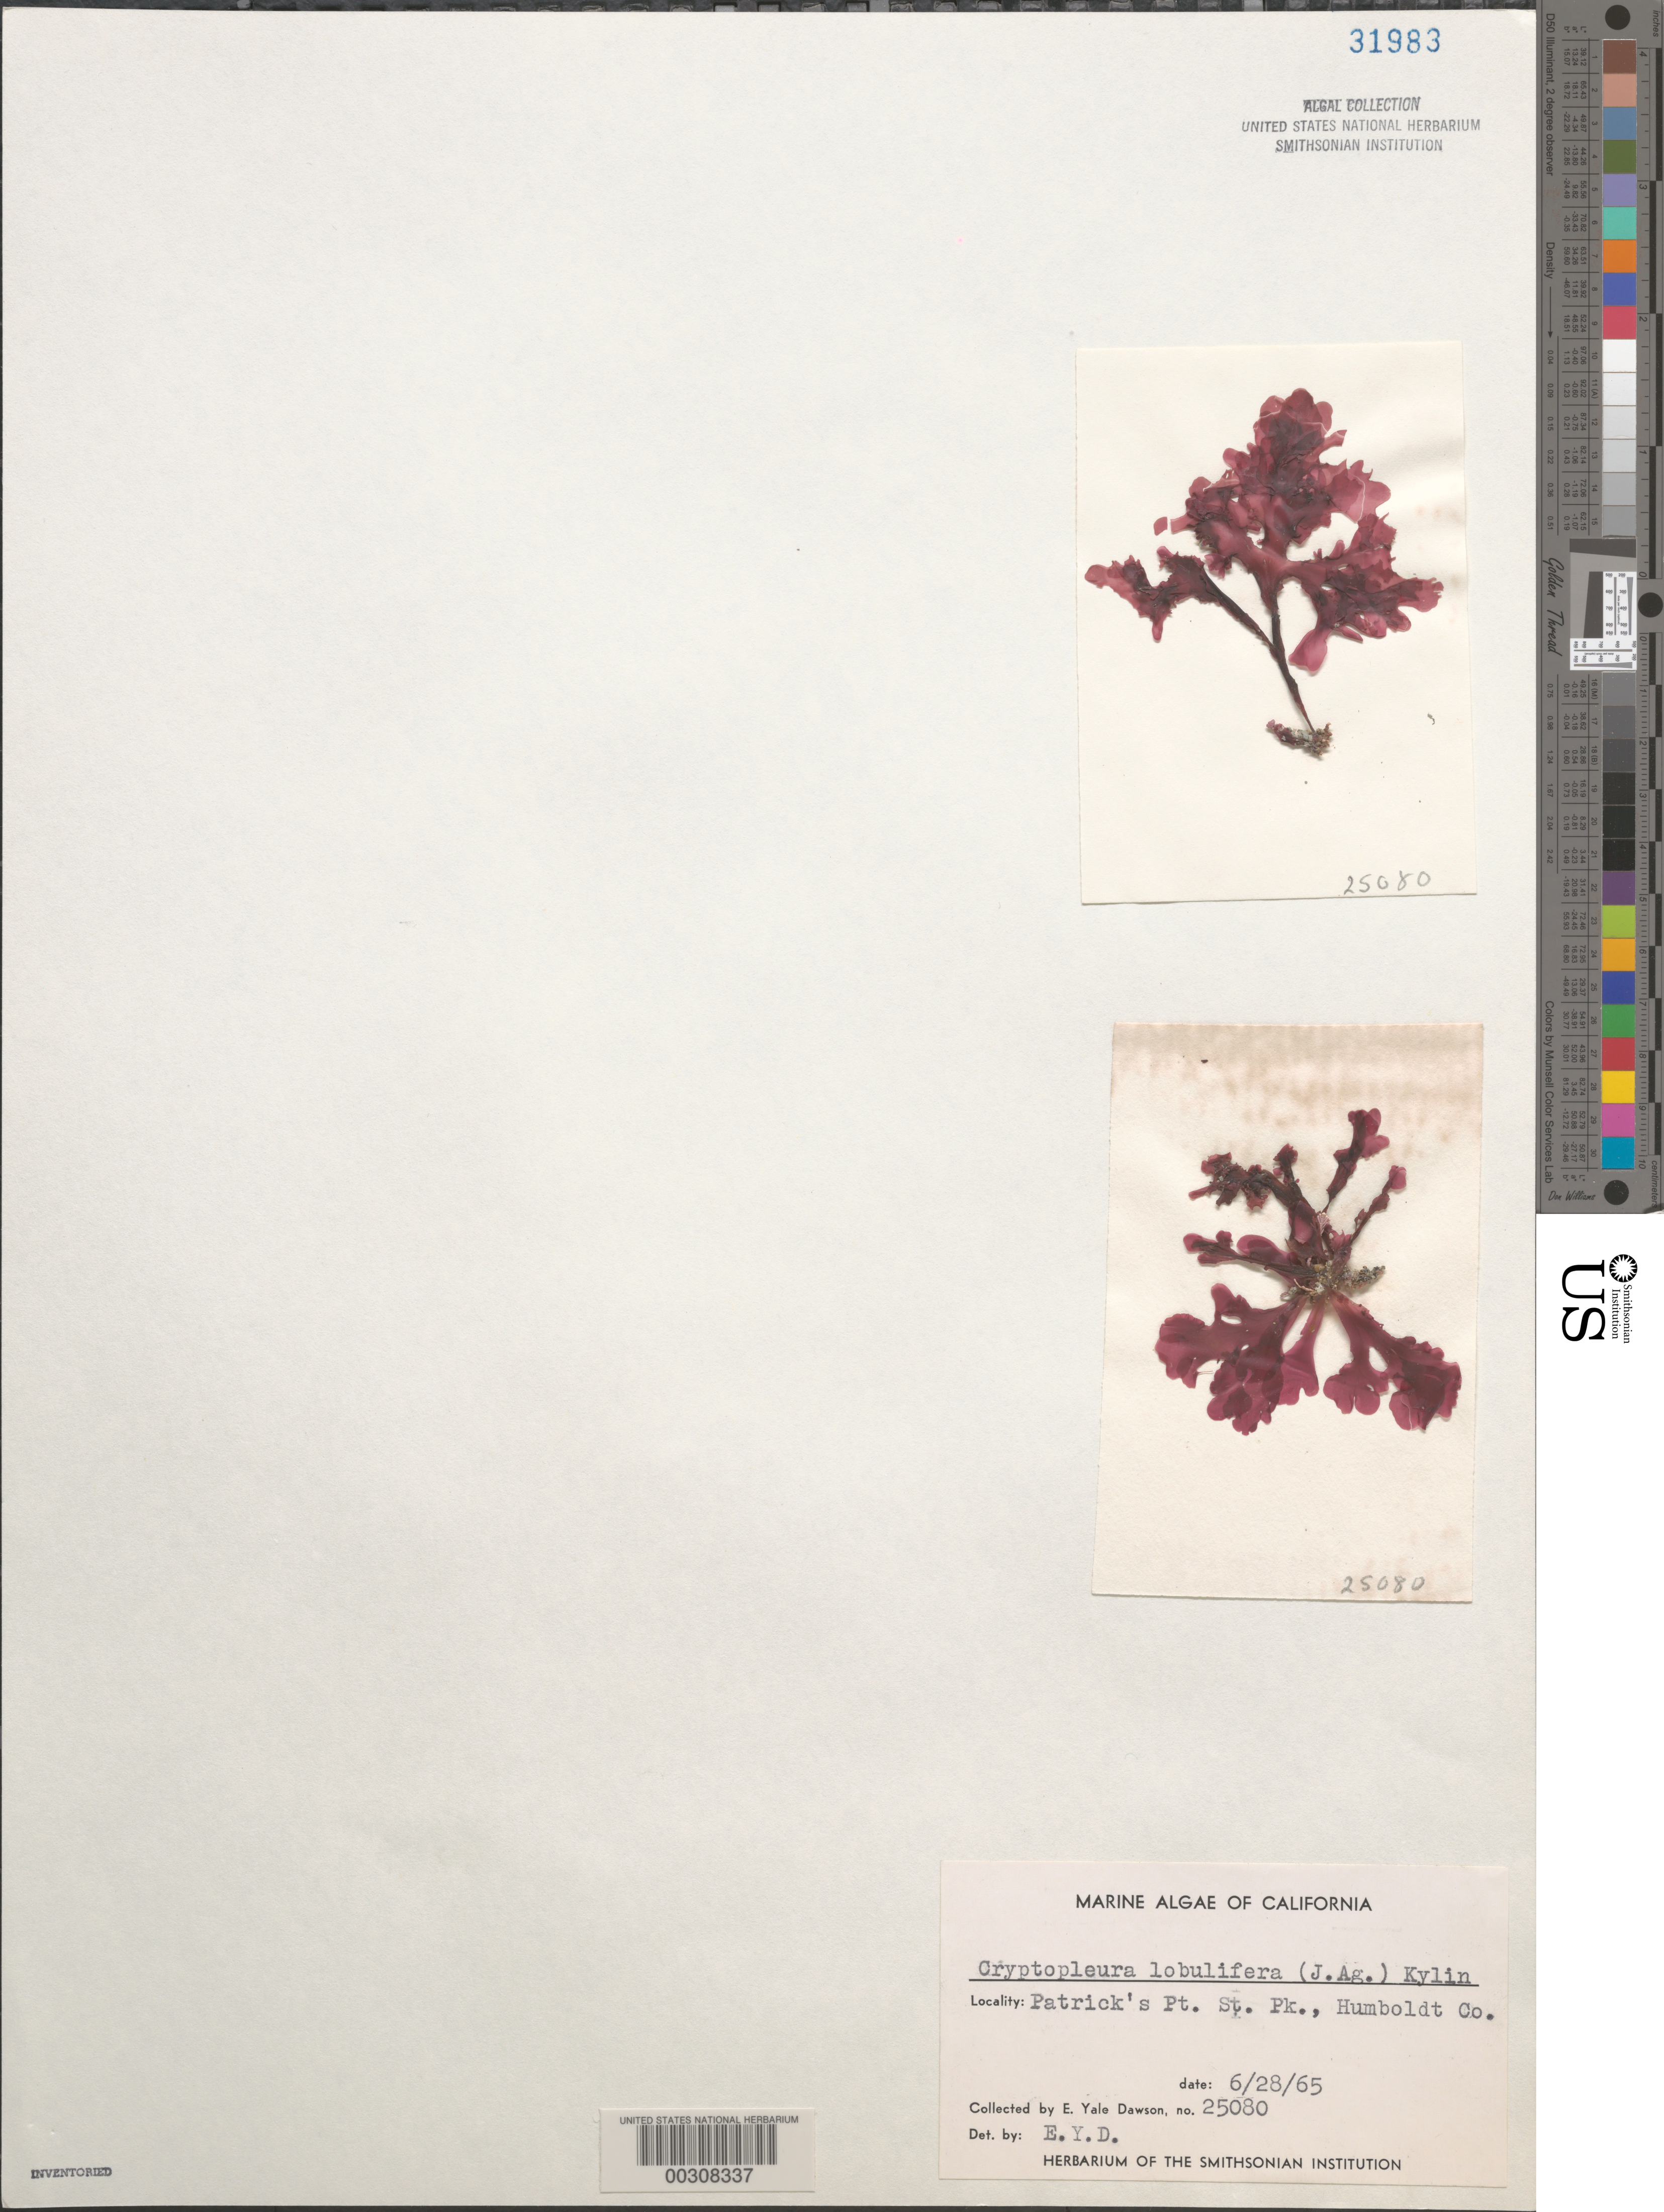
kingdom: Plantae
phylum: Rhodophyta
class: Florideophyceae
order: Ceramiales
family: Delesseriaceae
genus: Cryptopleura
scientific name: Cryptopleura lobulifera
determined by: Dawson, E. Y.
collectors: E. Y. Dawson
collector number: EYD 25080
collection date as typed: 28 Jun 1965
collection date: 1965-06-28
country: United States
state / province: California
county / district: Humboldt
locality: Patrick's Point State Park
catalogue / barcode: US 31983